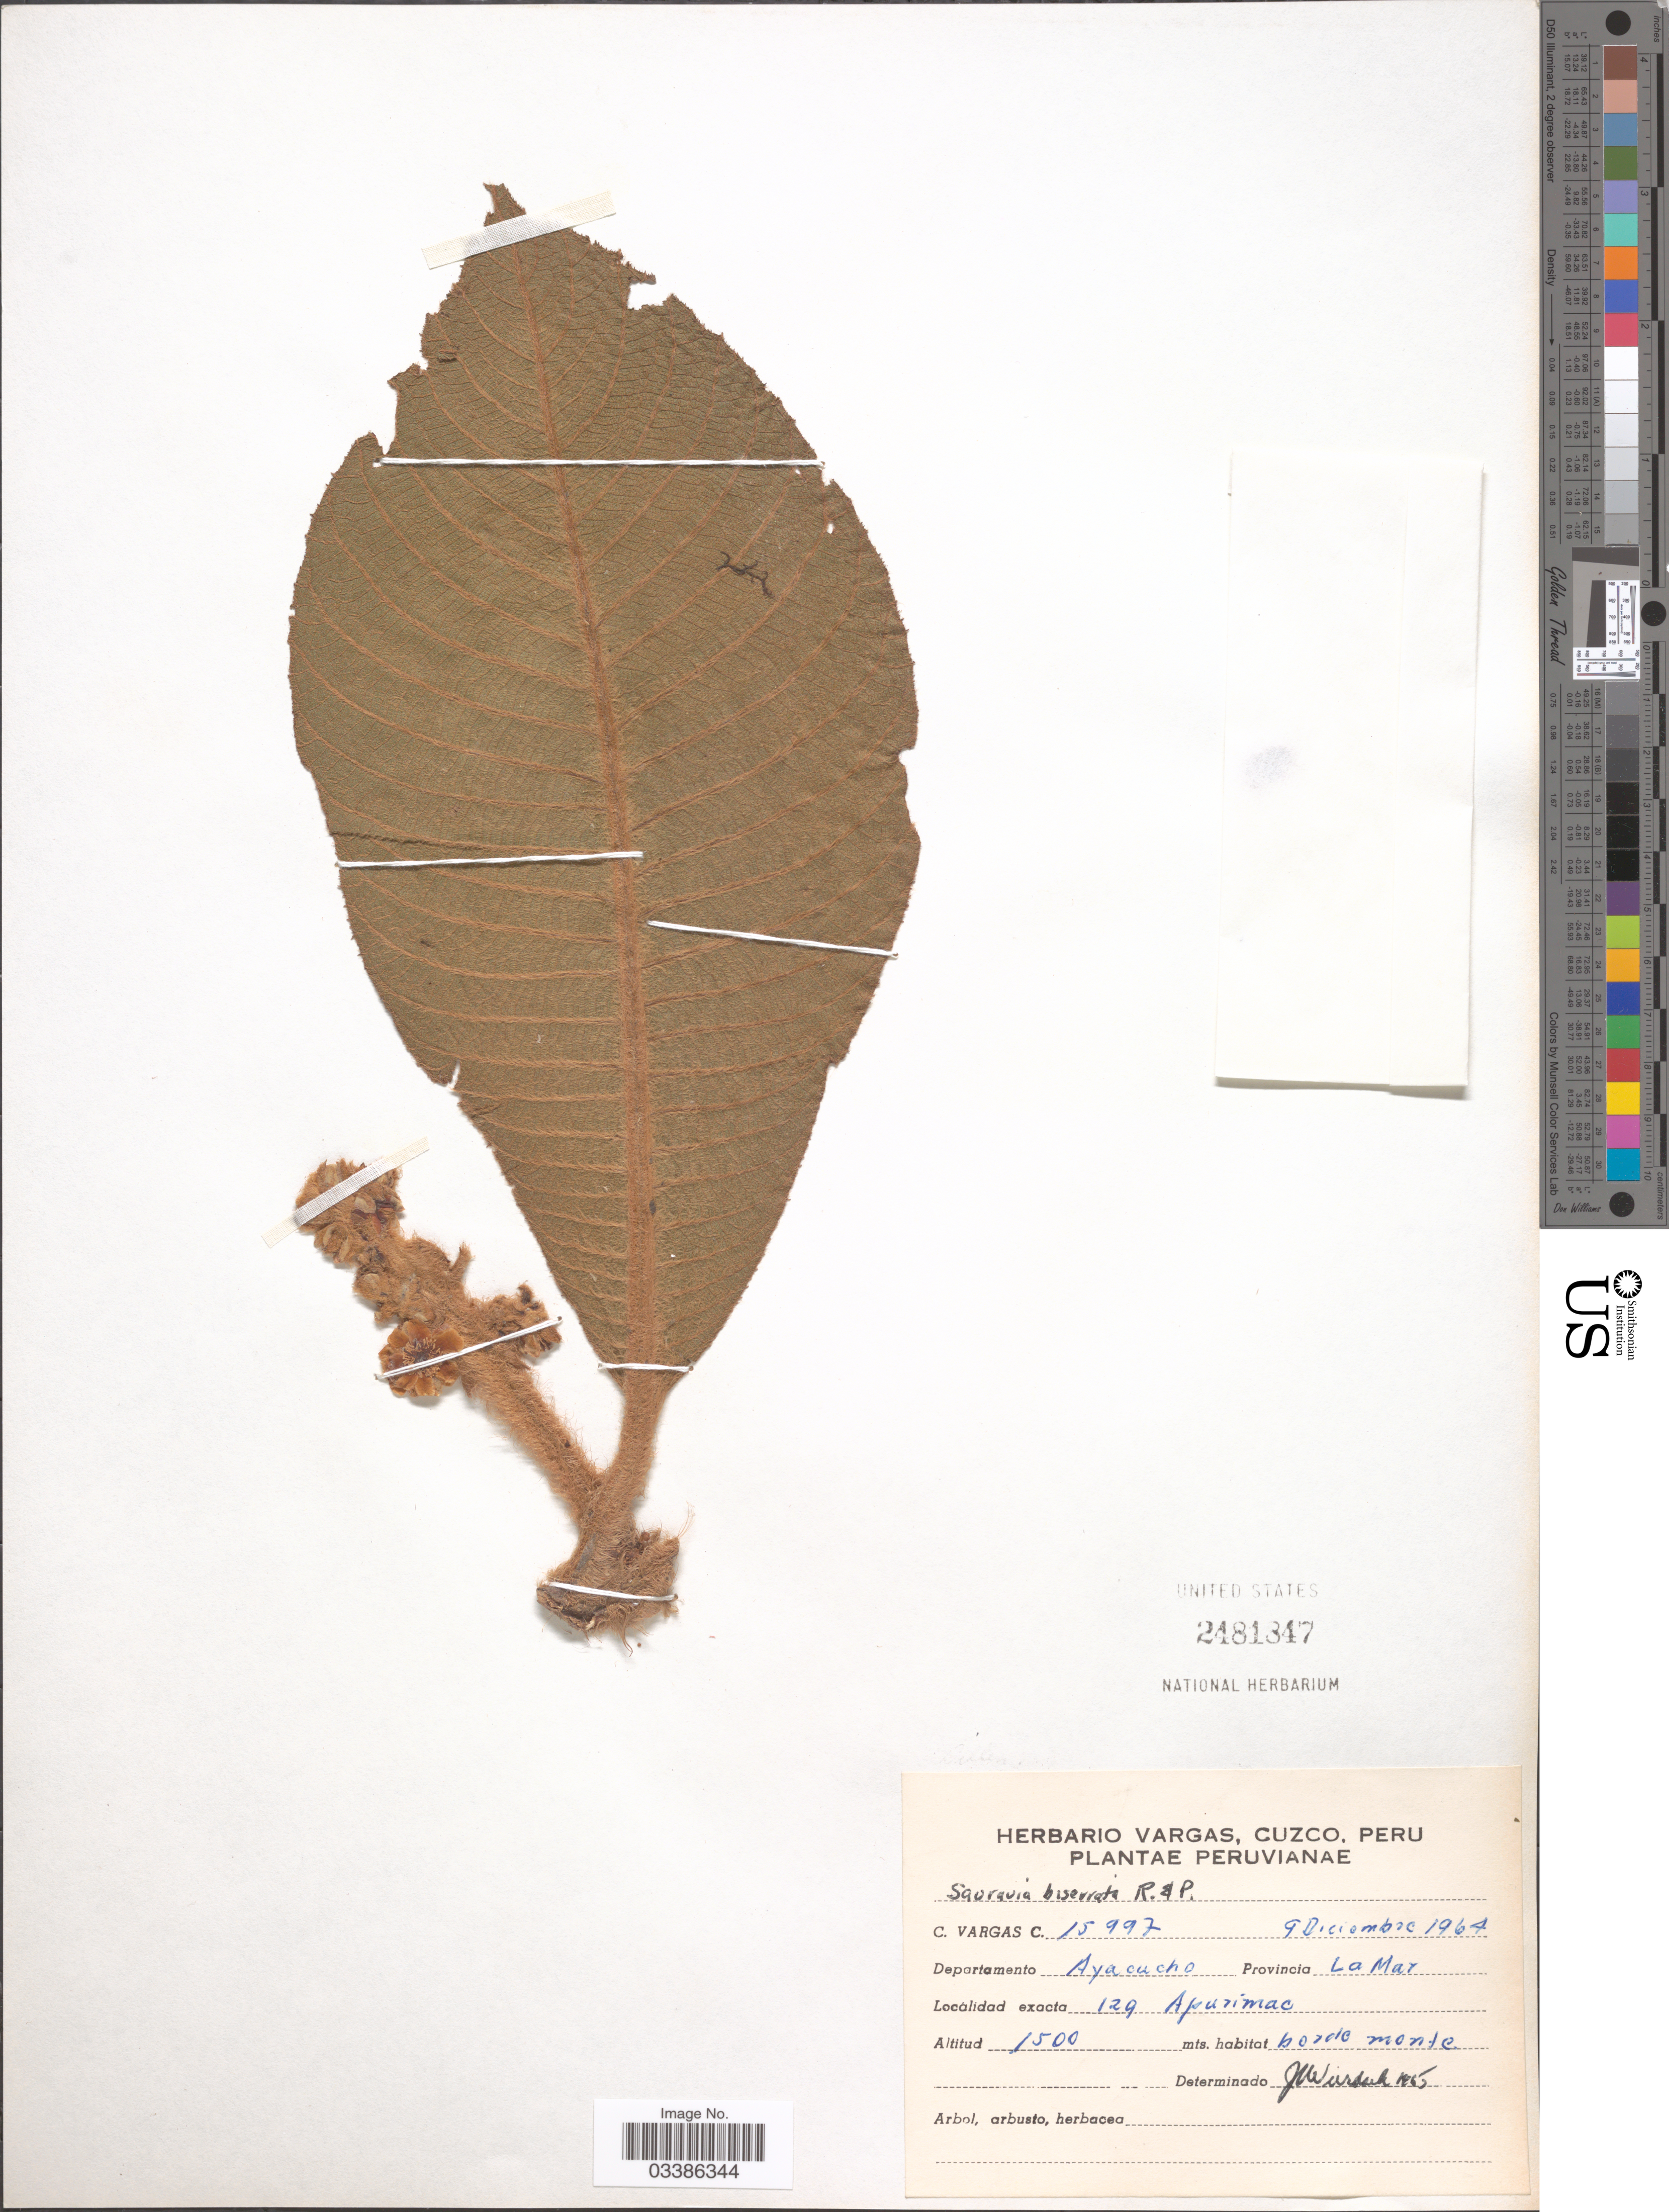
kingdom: Plantae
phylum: Tracheophyta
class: Magnoliopsida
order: Ericales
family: Actinidiaceae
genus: Saurauia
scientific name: Saurauia biserrata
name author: (Ruiz & Pav.) Spreng.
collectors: C. Vargas Calderón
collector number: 15997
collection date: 1964-12-09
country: Peru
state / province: Apurímac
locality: Departamento Ayacucho. Provincia La Mar. 129 Apurimac.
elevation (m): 1500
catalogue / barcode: US 2481847